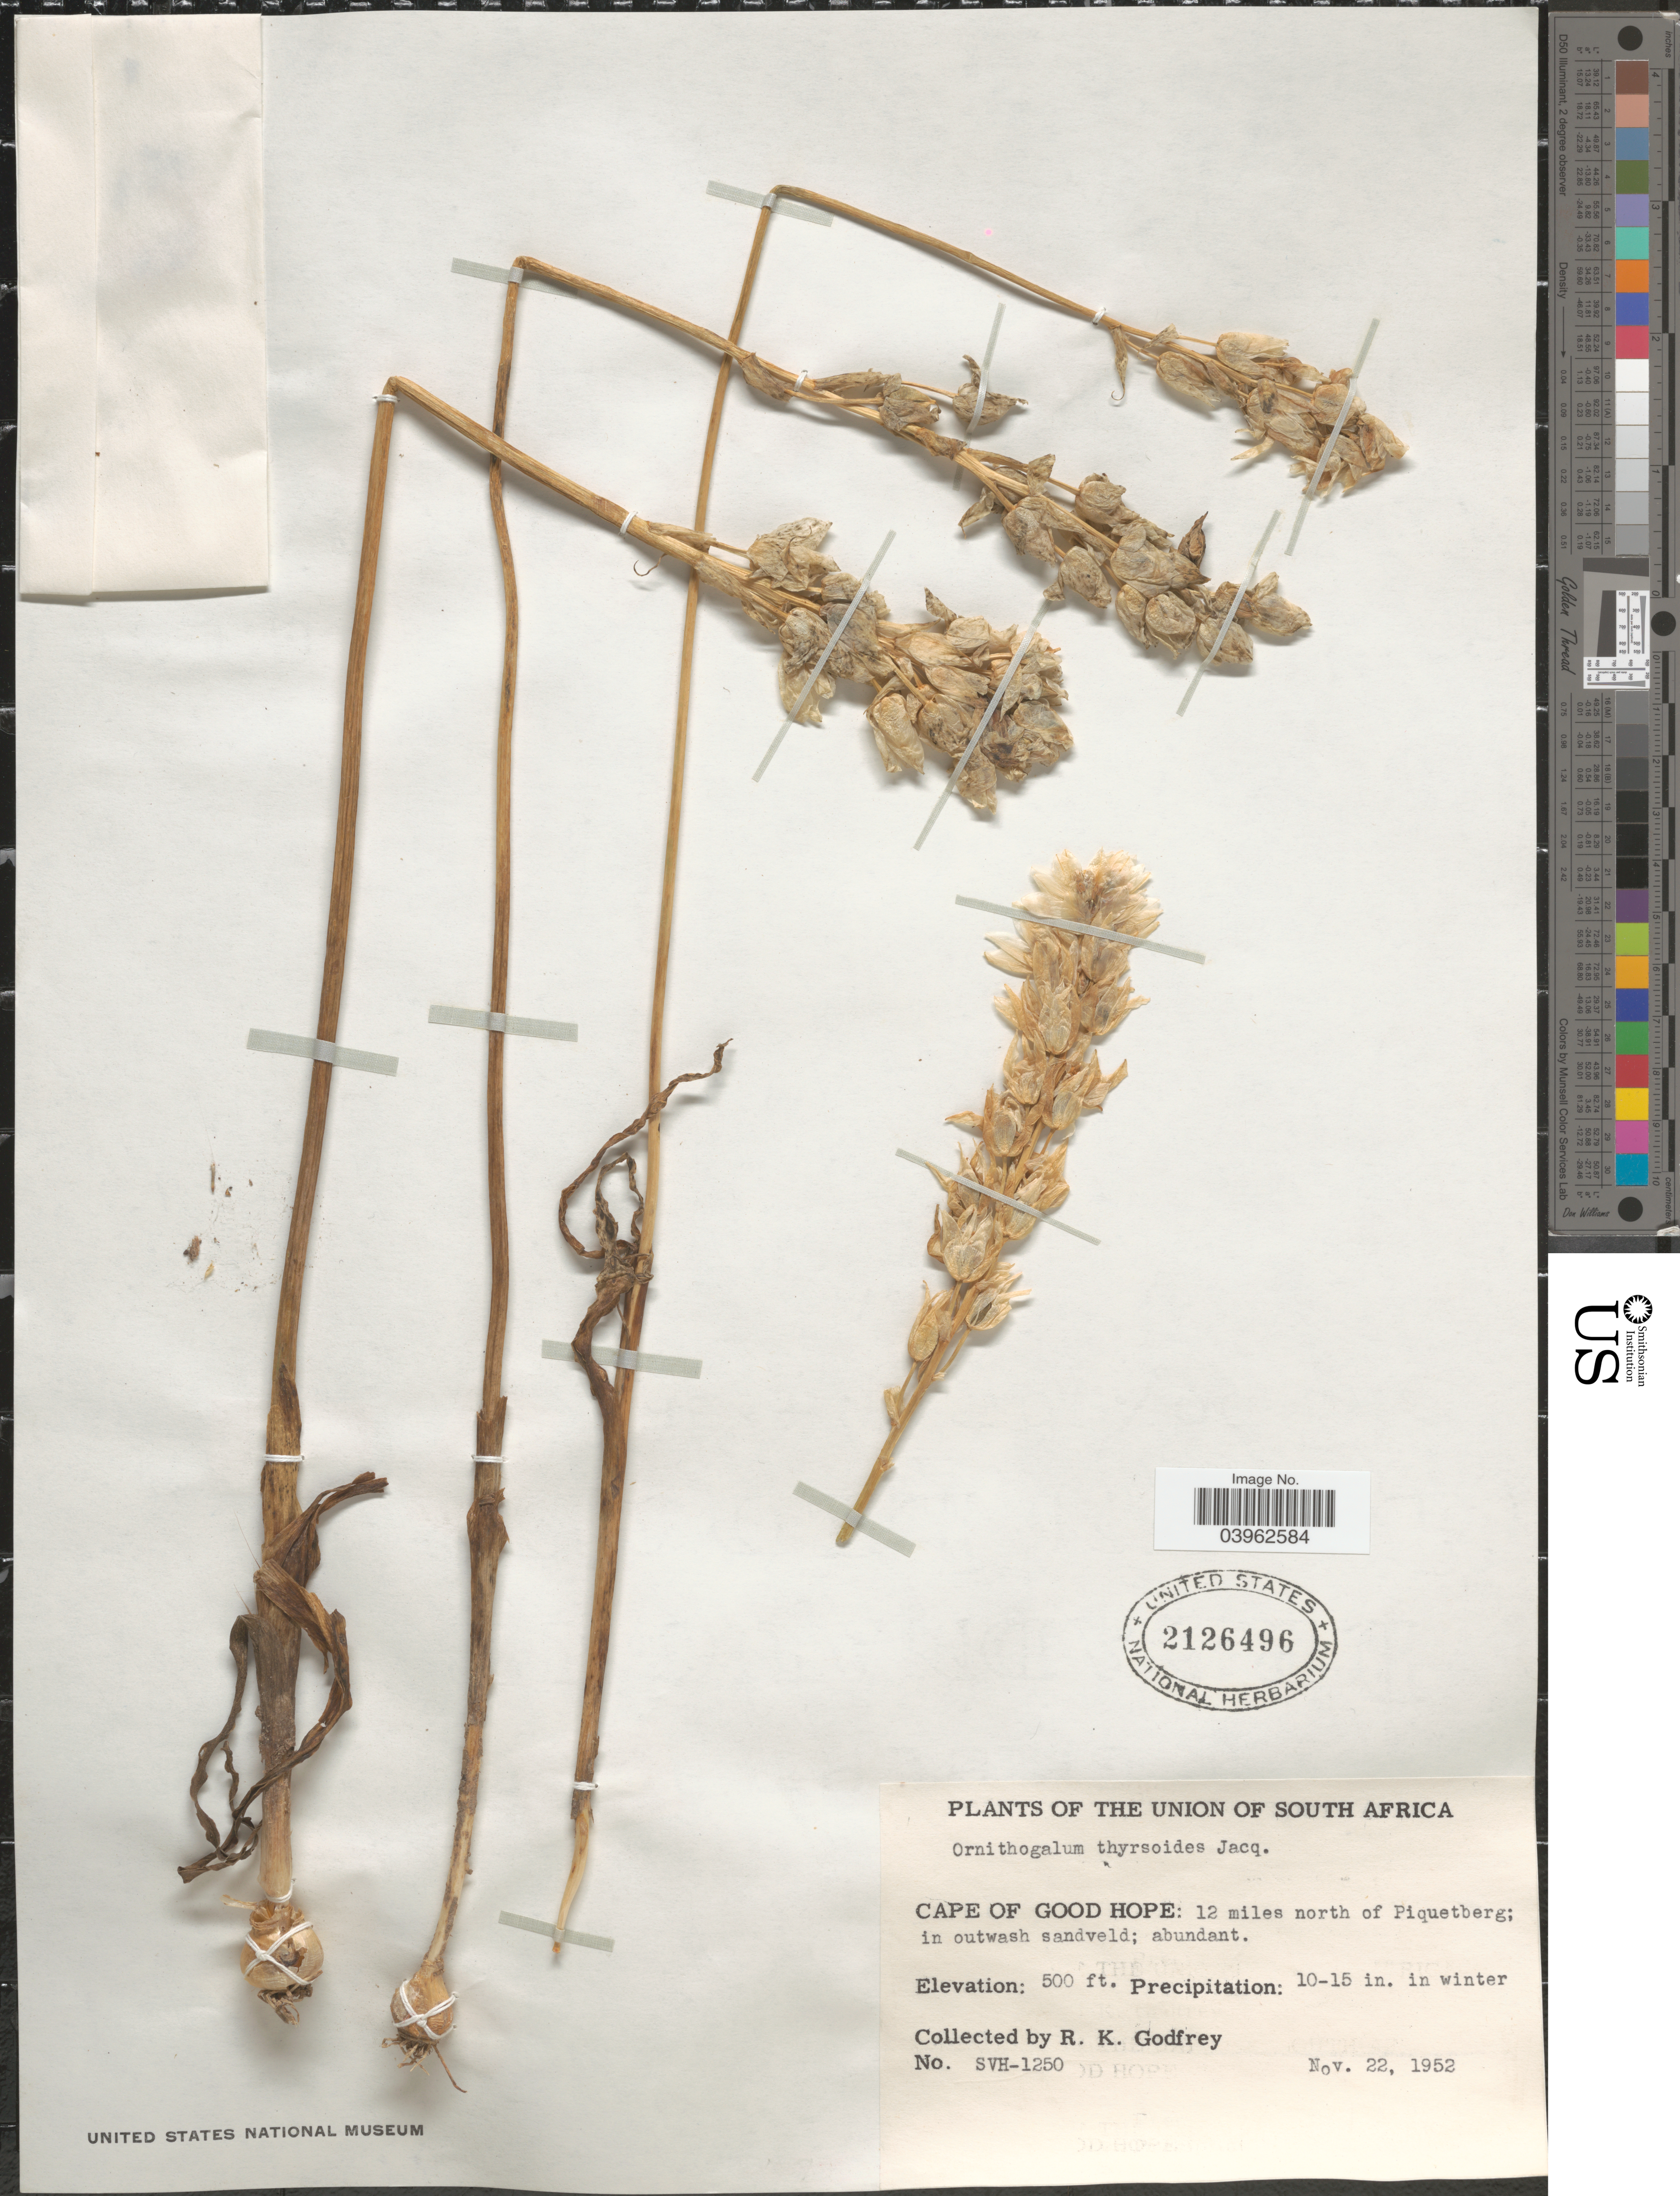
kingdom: Plantae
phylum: Tracheophyta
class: Liliopsida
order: Asparagales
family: Asparagaceae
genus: Ornithogalum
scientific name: Ornithogalum thyrsoides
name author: Jacq.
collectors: R. K. Godfrey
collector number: SVH-1250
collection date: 1952-11-22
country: South Africa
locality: The Union of South Africa. Cape of Good Hope: 12 miles north of Piquetberg.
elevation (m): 152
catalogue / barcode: US 2126496